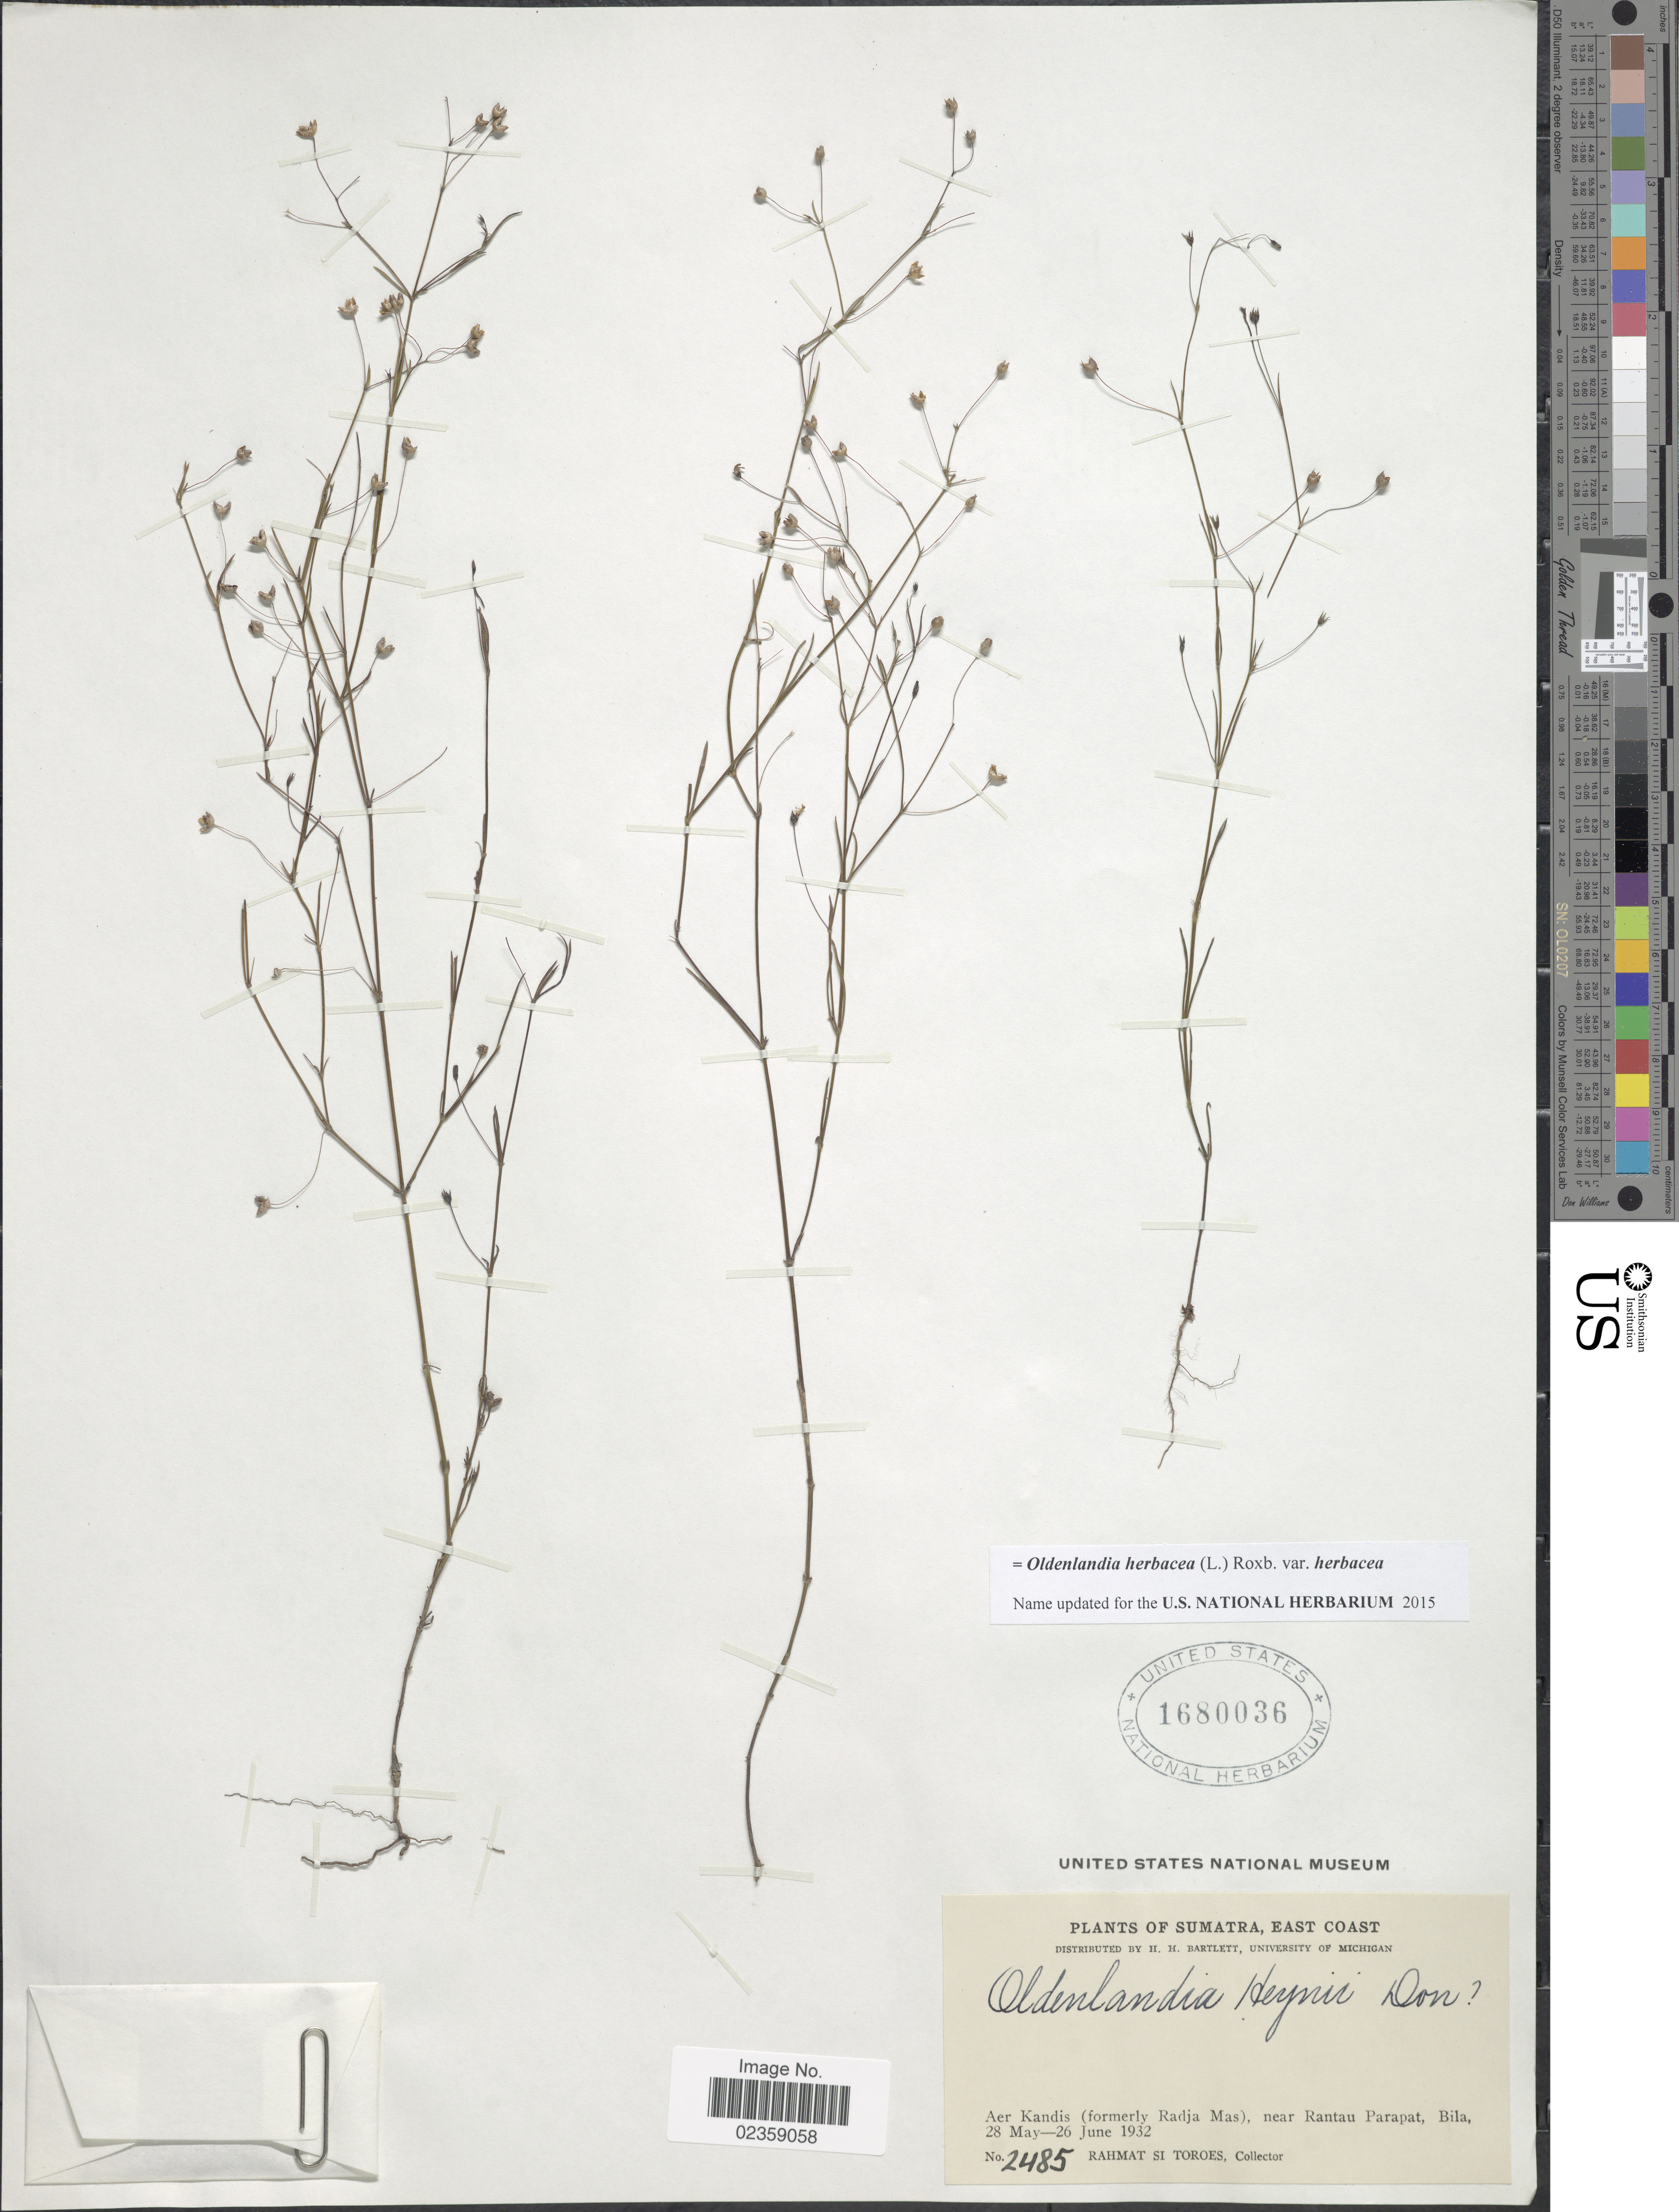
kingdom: Plantae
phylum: Tracheophyta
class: Magnoliopsida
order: Gentianales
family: Rubiaceae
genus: Oldenlandia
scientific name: Oldenlandia herbacea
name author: (L.) Roxb.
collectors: Rahmat Si Boeea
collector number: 2485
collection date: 1932-05-28/1932-06-26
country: Indonesia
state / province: Sumatra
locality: Sumatra, East Coast. Aer Kandis (formerly Radja Mas), near Rantau Parapat, Bila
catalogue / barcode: US 1680036